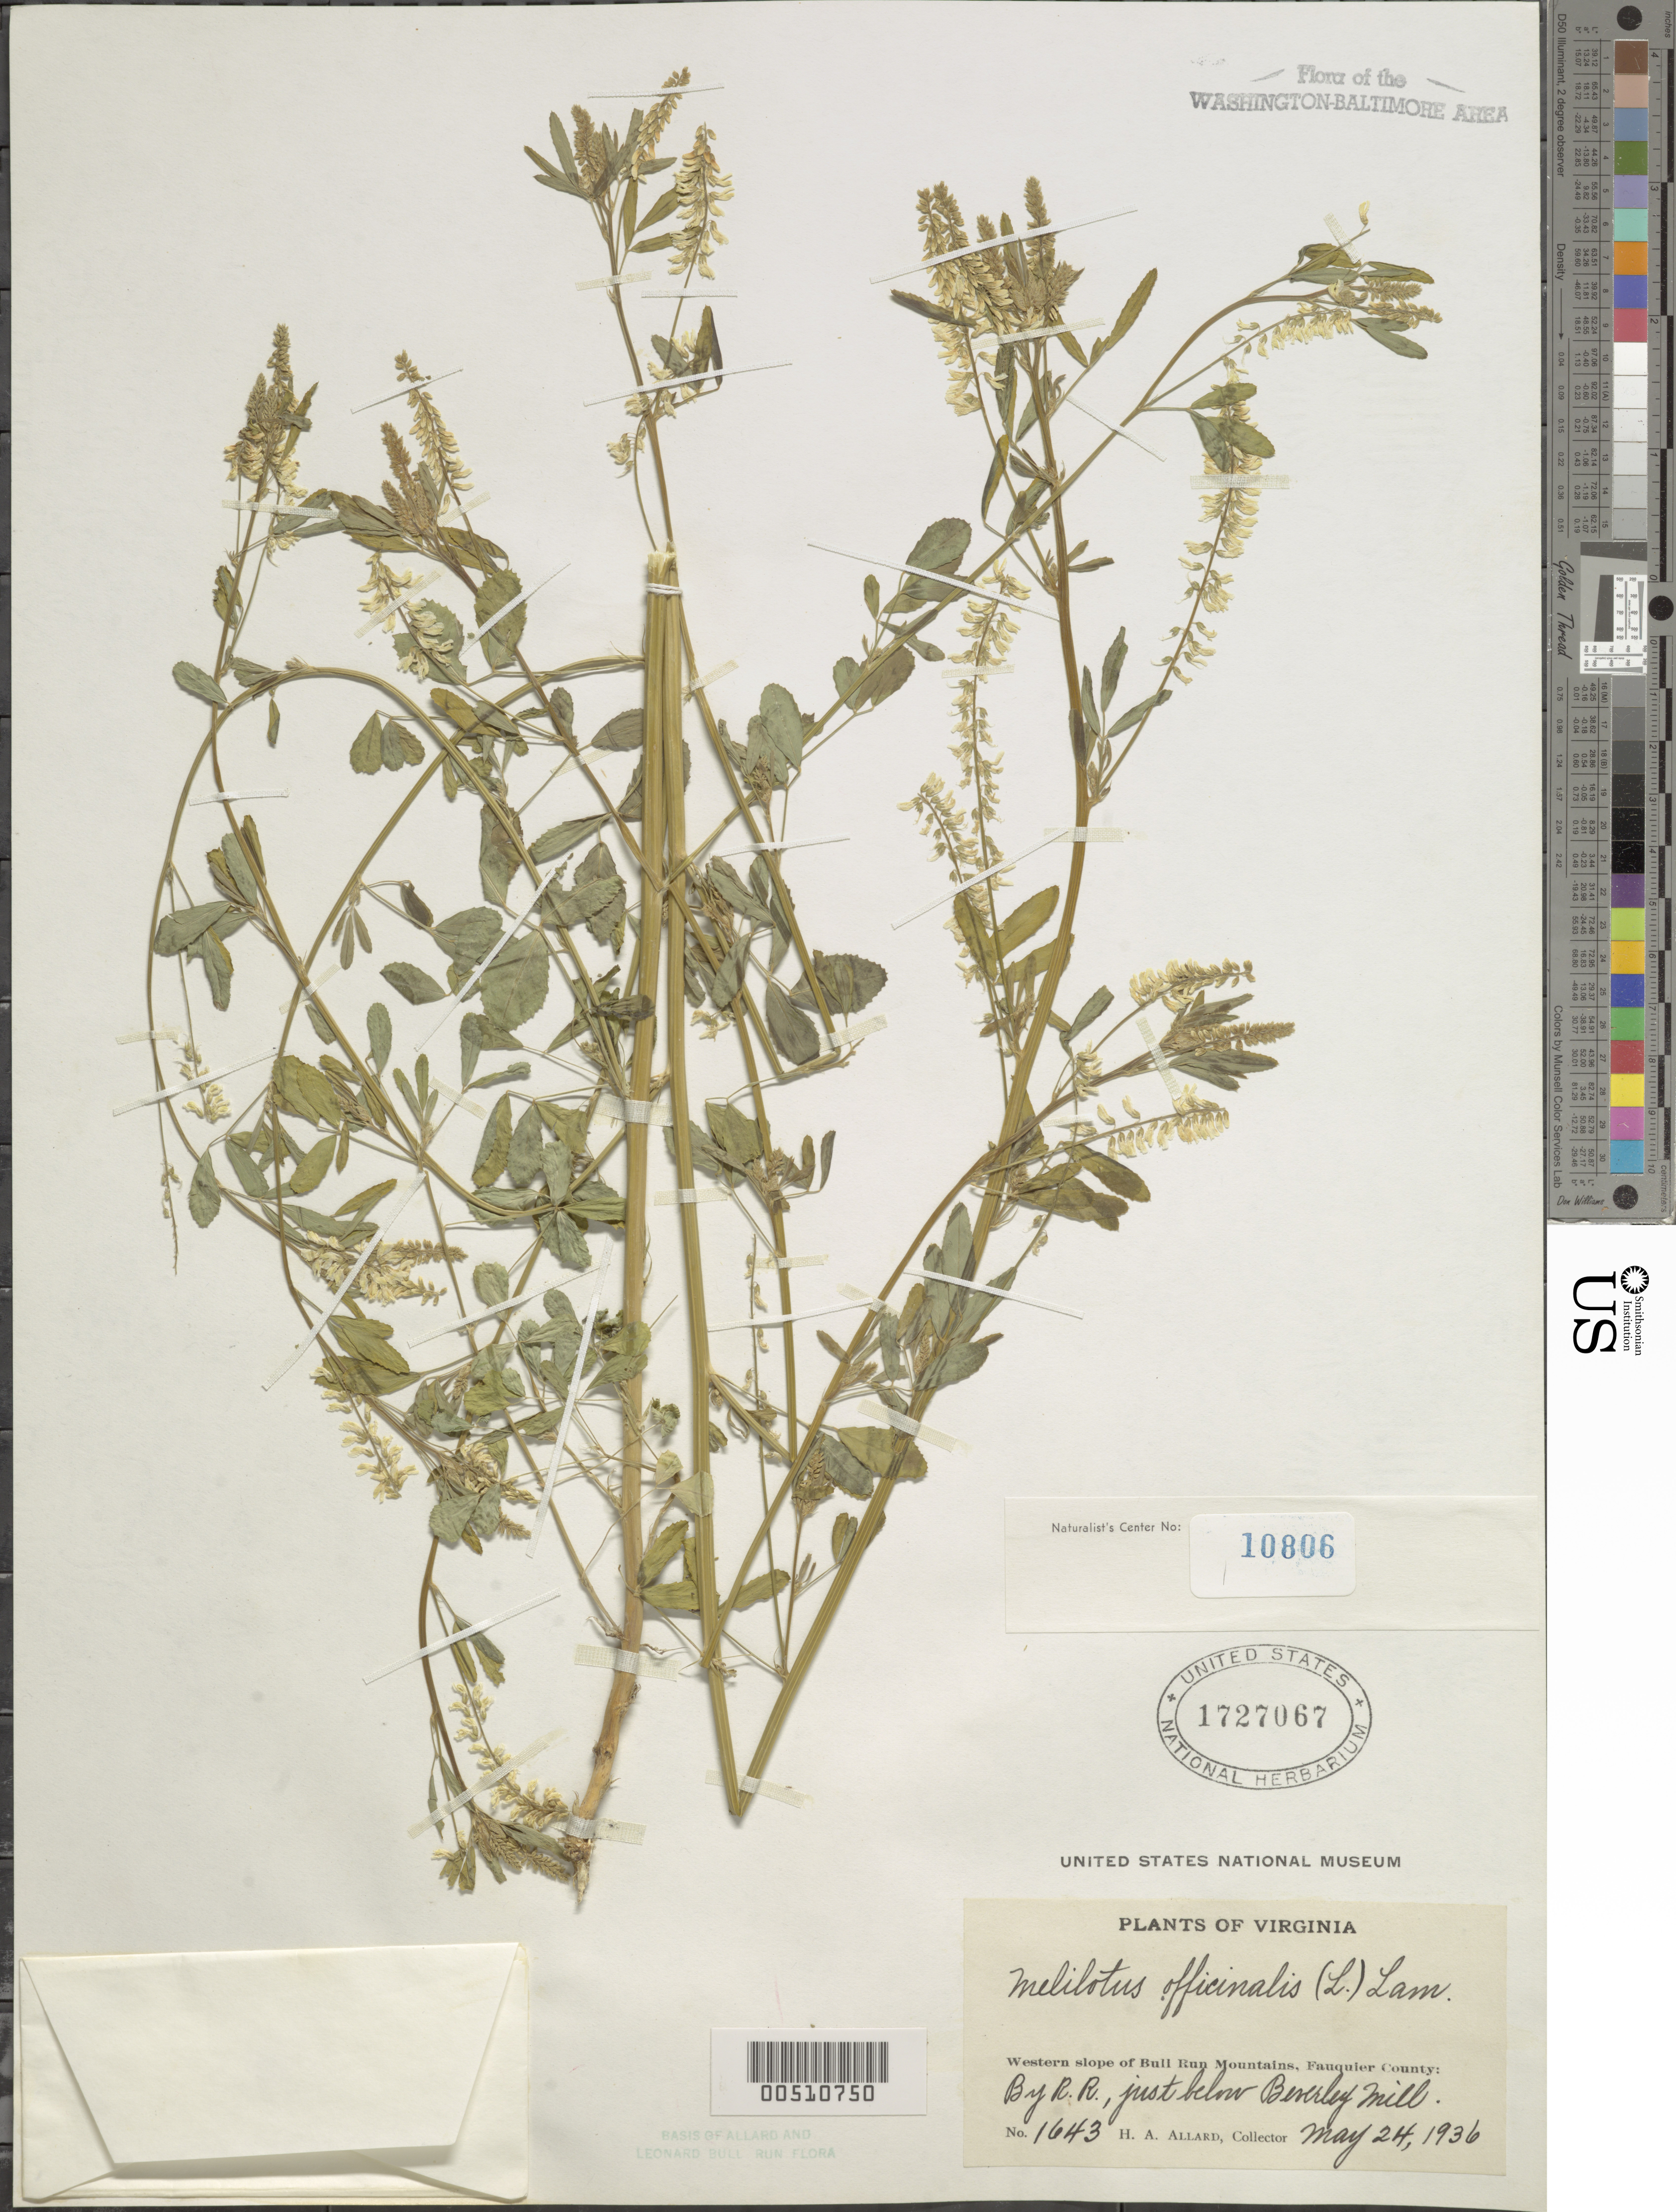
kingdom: Plantae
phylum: Tracheophyta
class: Magnoliopsida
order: Fabales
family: Fabaceae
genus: Melilotus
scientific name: Melilotus officinalis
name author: (L.) Lam.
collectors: H. A. Allard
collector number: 1643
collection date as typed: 24 May 1936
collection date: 1936-05-24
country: United States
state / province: Virginia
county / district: Fauquier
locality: On railroad below Beverley Mill, W slope of Bull Run Mts. Bull Run Mts.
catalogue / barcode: US 1727067